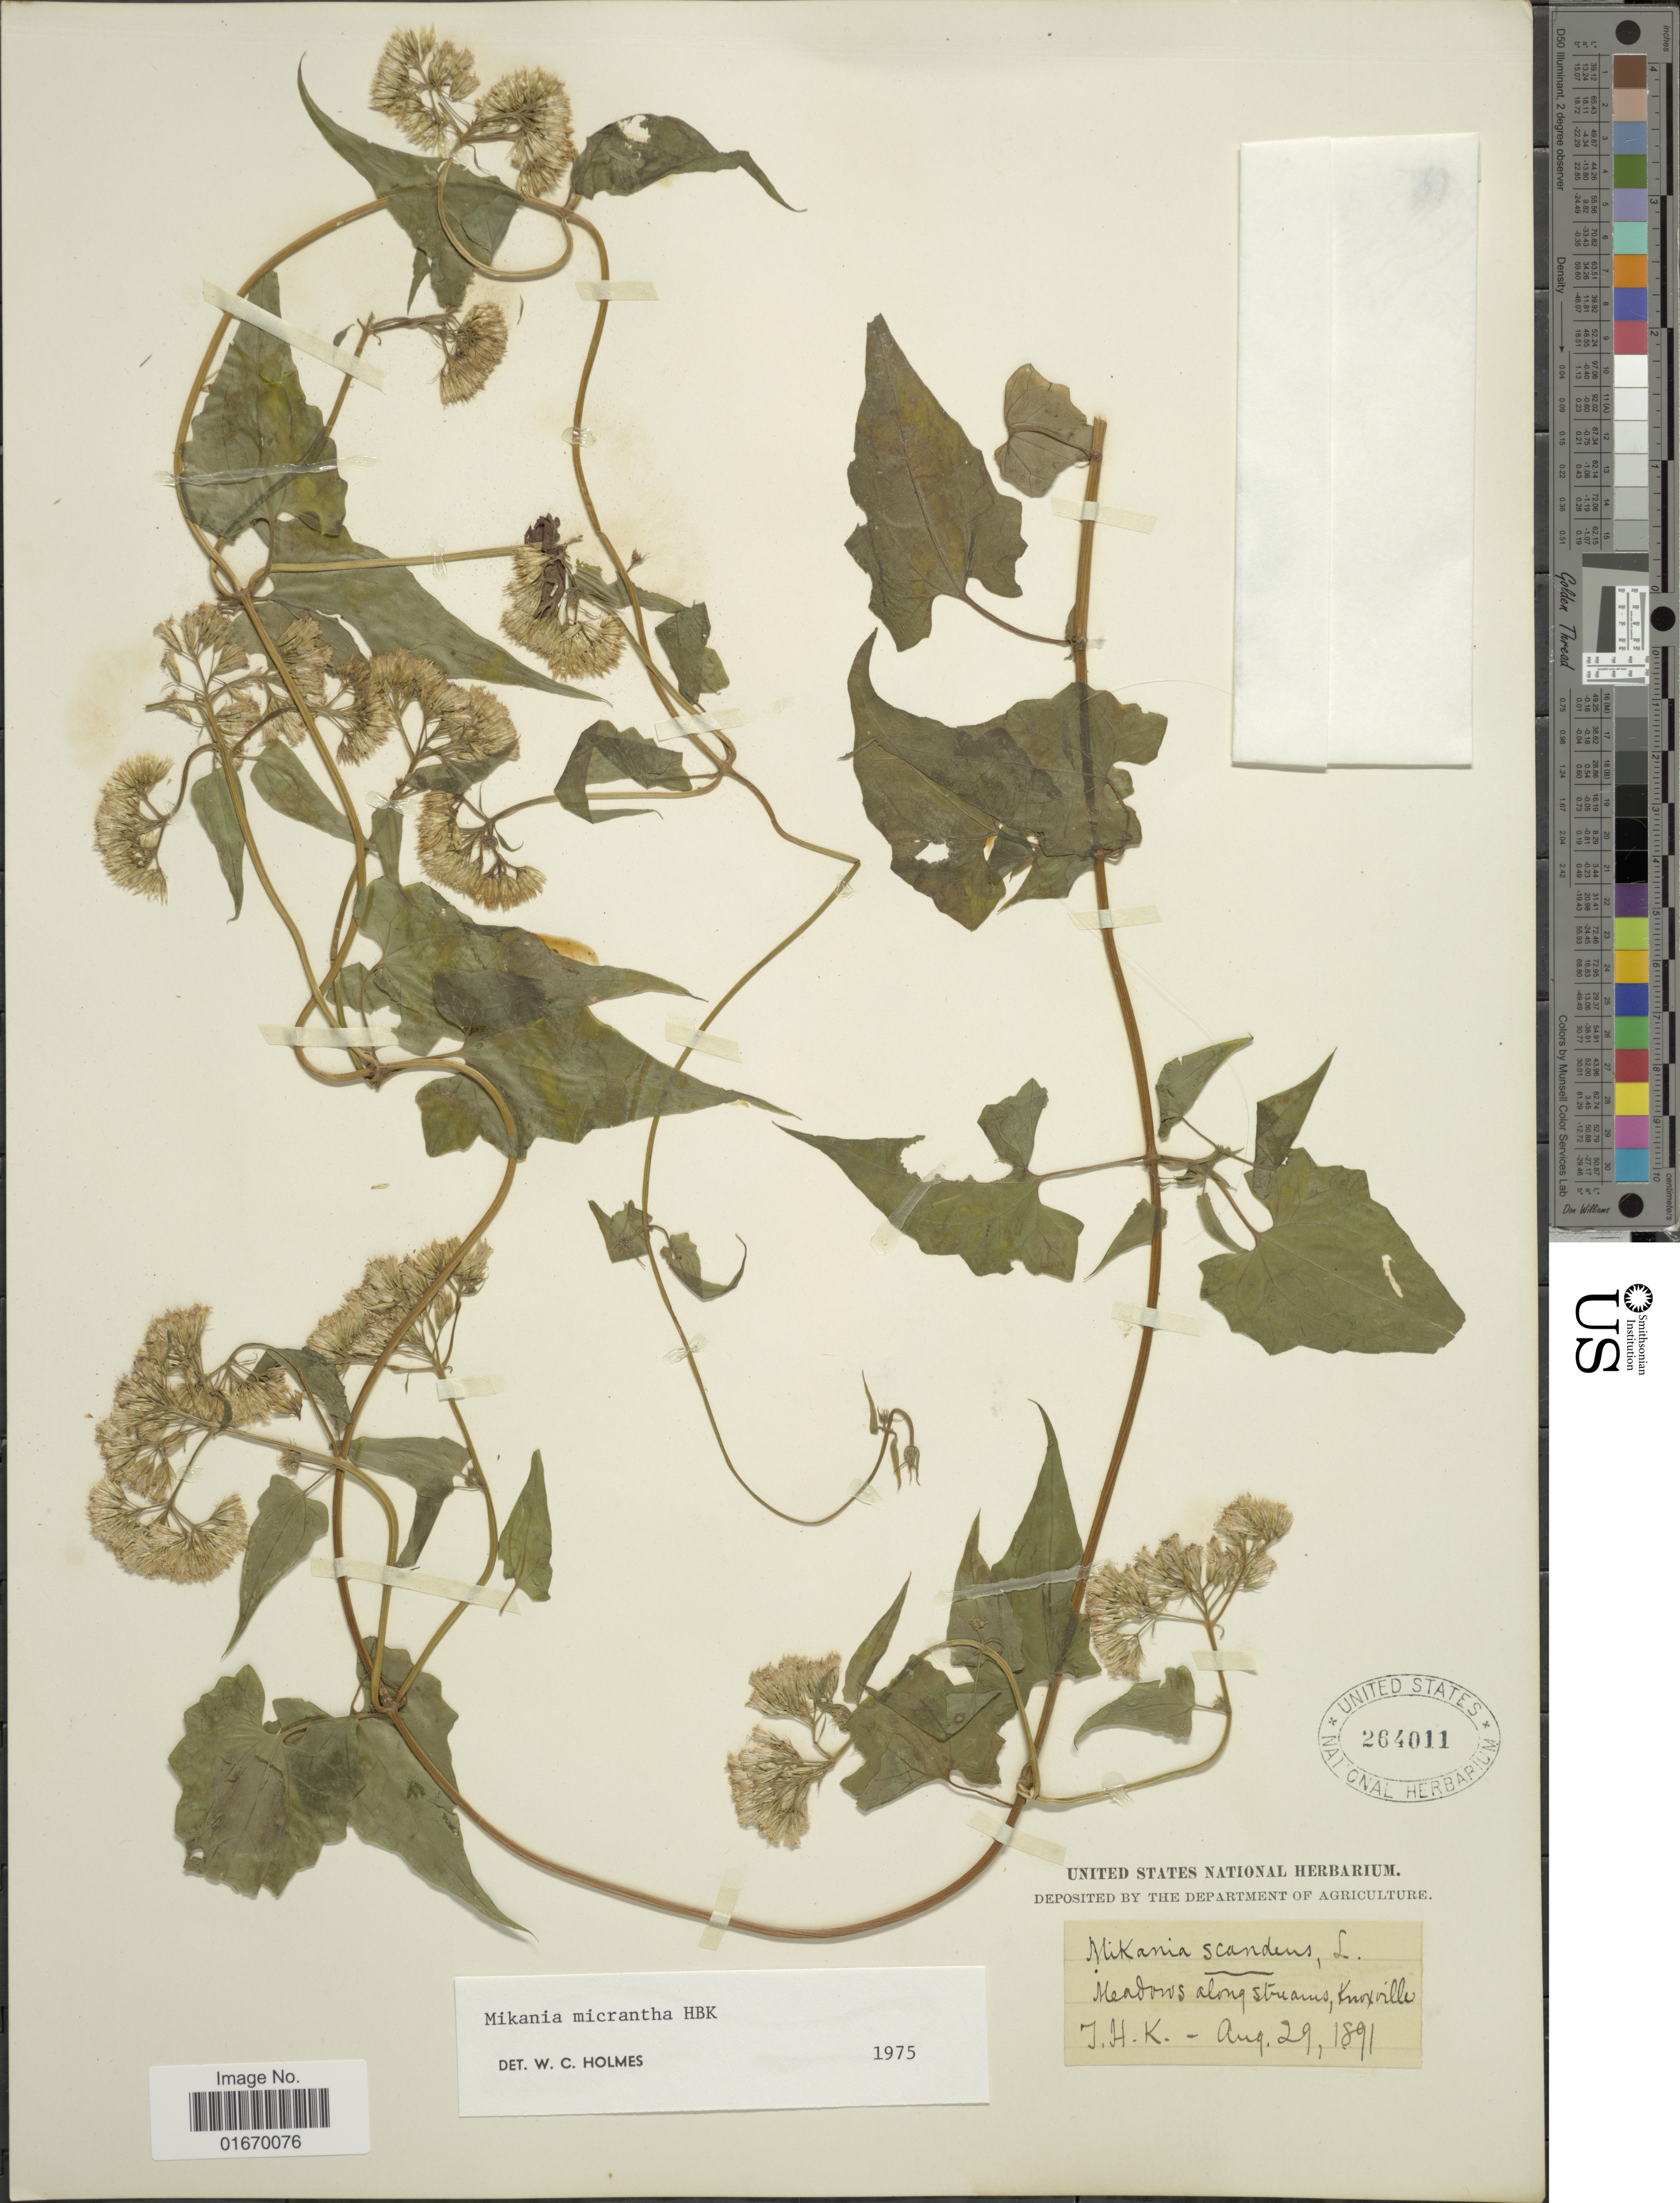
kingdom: Plantae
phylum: Tracheophyta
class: Magnoliopsida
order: Asterales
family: Asteraceae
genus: Mikania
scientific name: Mikania micrantha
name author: Kunth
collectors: J. H. K.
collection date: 1891-08-29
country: United States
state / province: Tennessee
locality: Meadows along streams, Knoxville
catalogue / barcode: US 264011